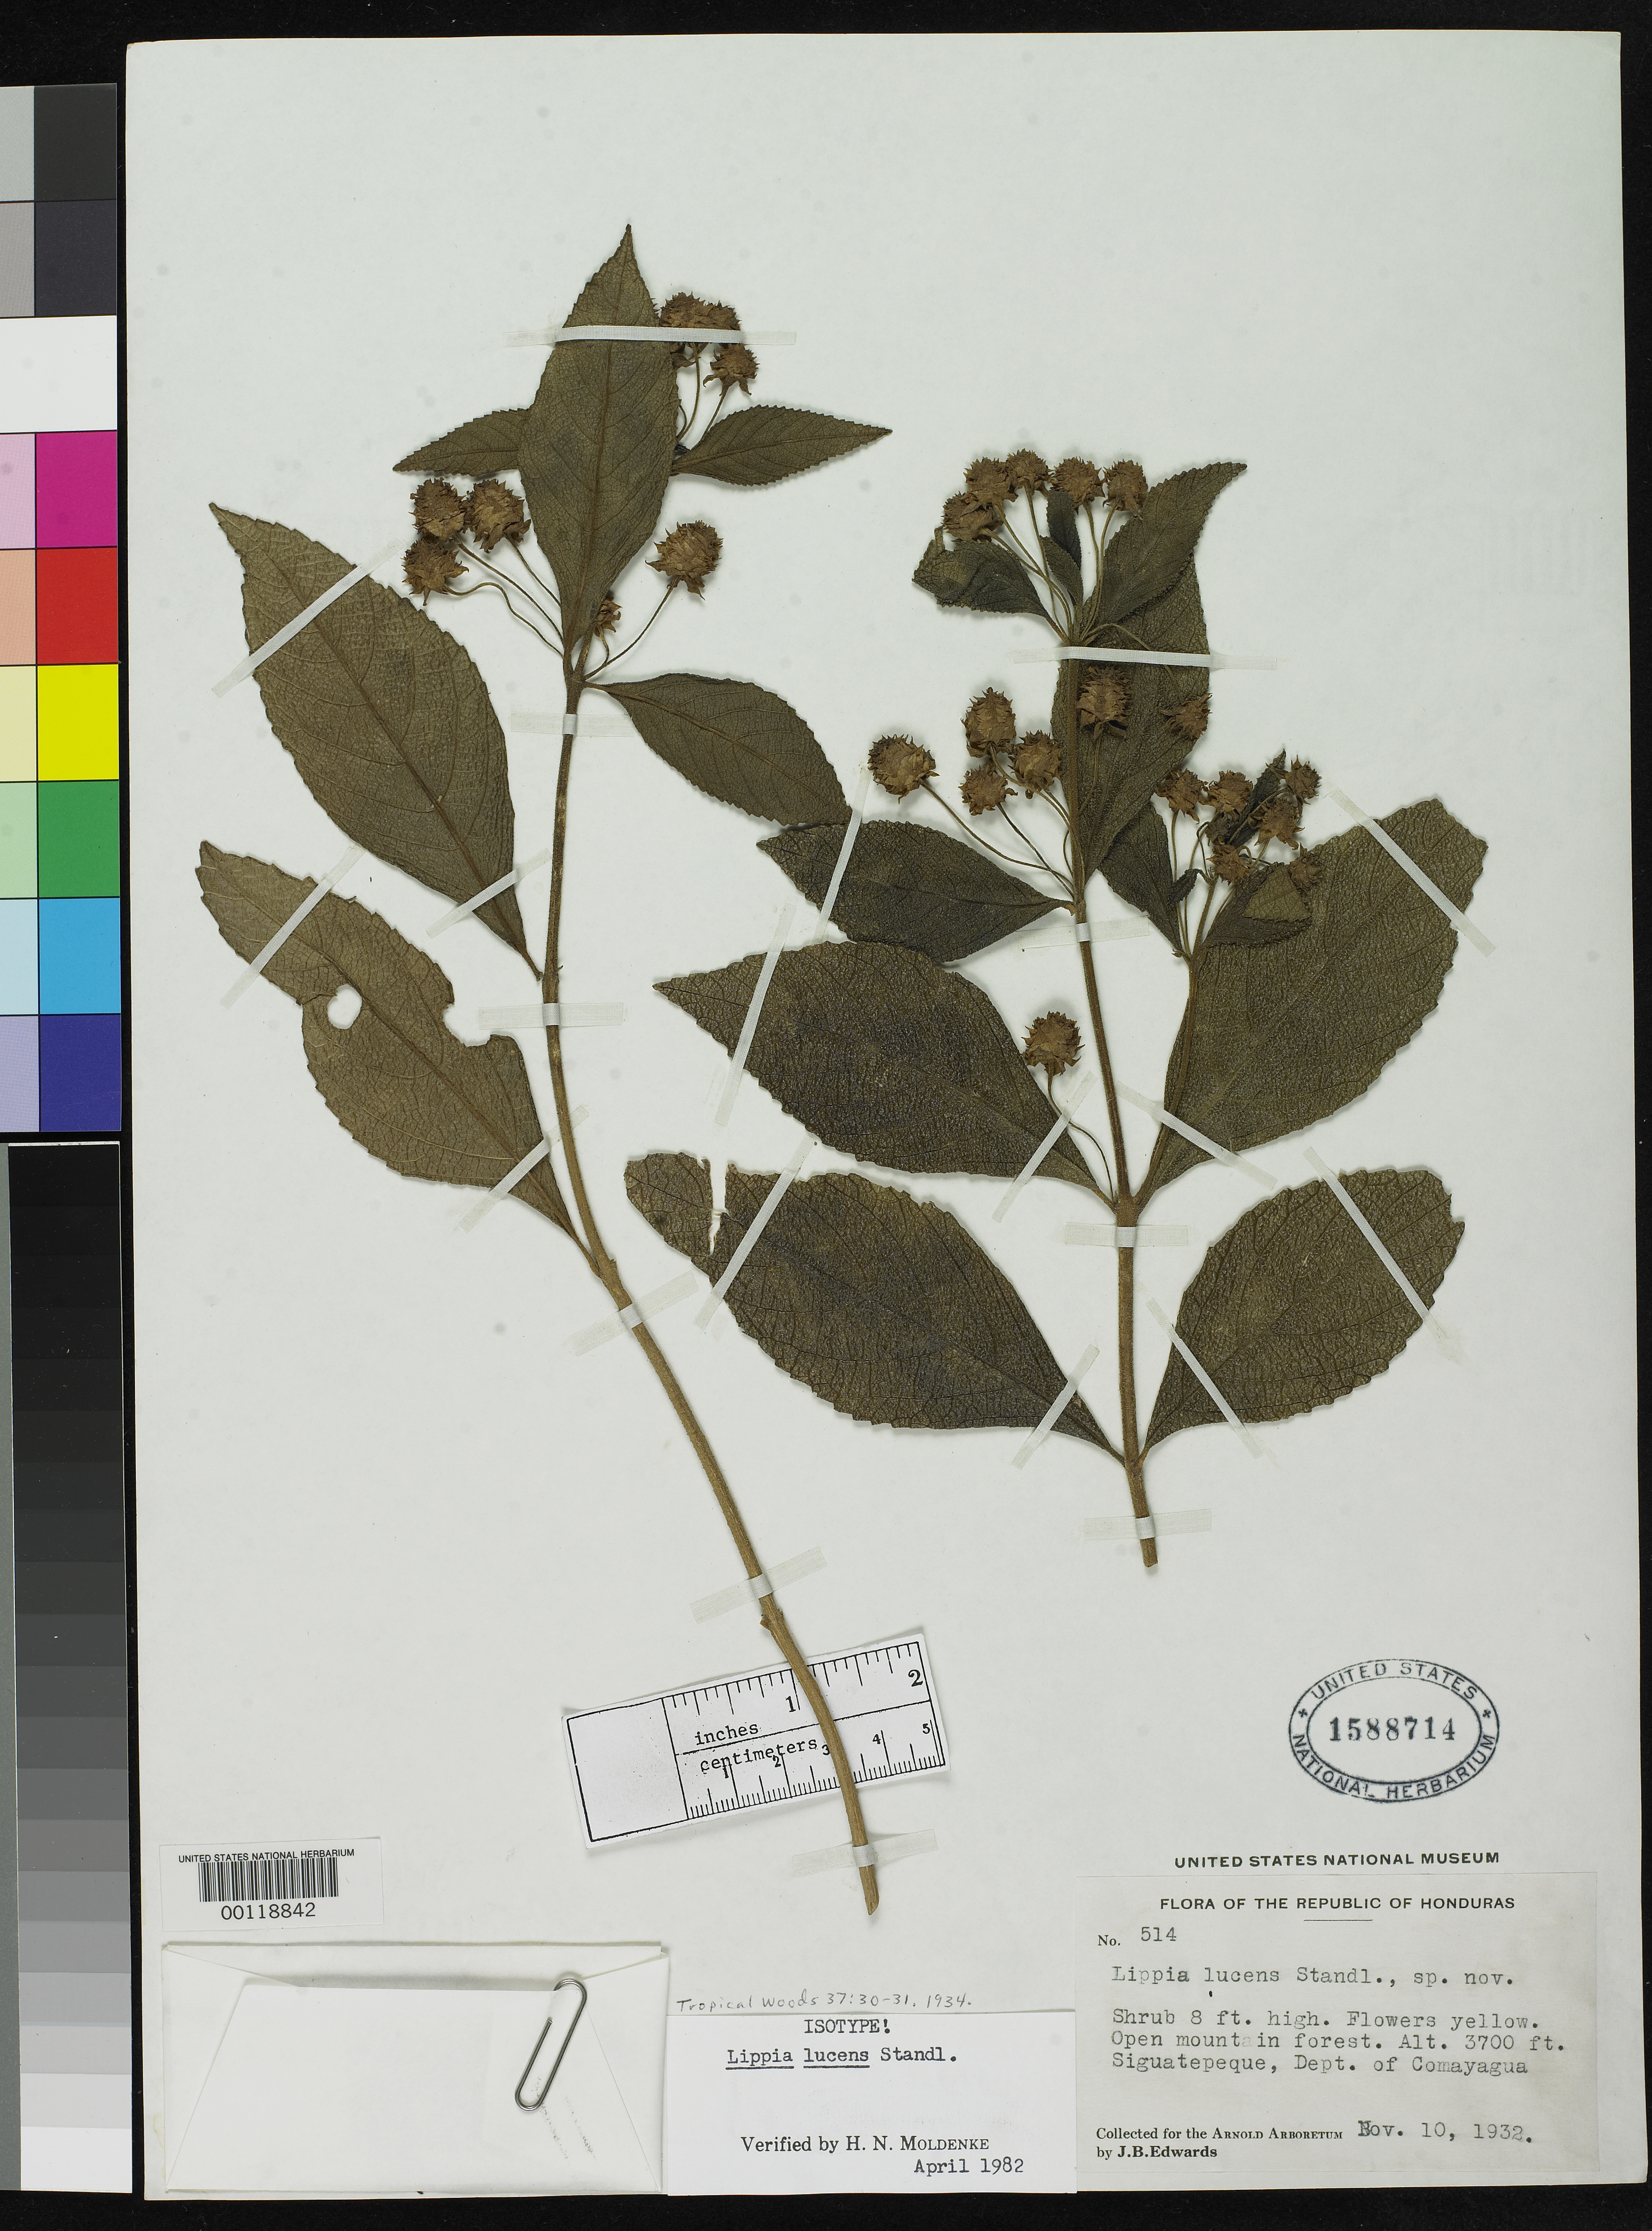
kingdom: Plantae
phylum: Tracheophyta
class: Magnoliopsida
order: Lamiales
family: Verbenaceae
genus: Lippia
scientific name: Lippia lucens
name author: Standl.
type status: Isotype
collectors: J. B. Edwards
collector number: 514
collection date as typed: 10 Nov 1932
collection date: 1932-11-10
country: Honduras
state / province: Comayagua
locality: Siguatepeque; alt. 3700 Ft.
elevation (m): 1128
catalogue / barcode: US 1588714